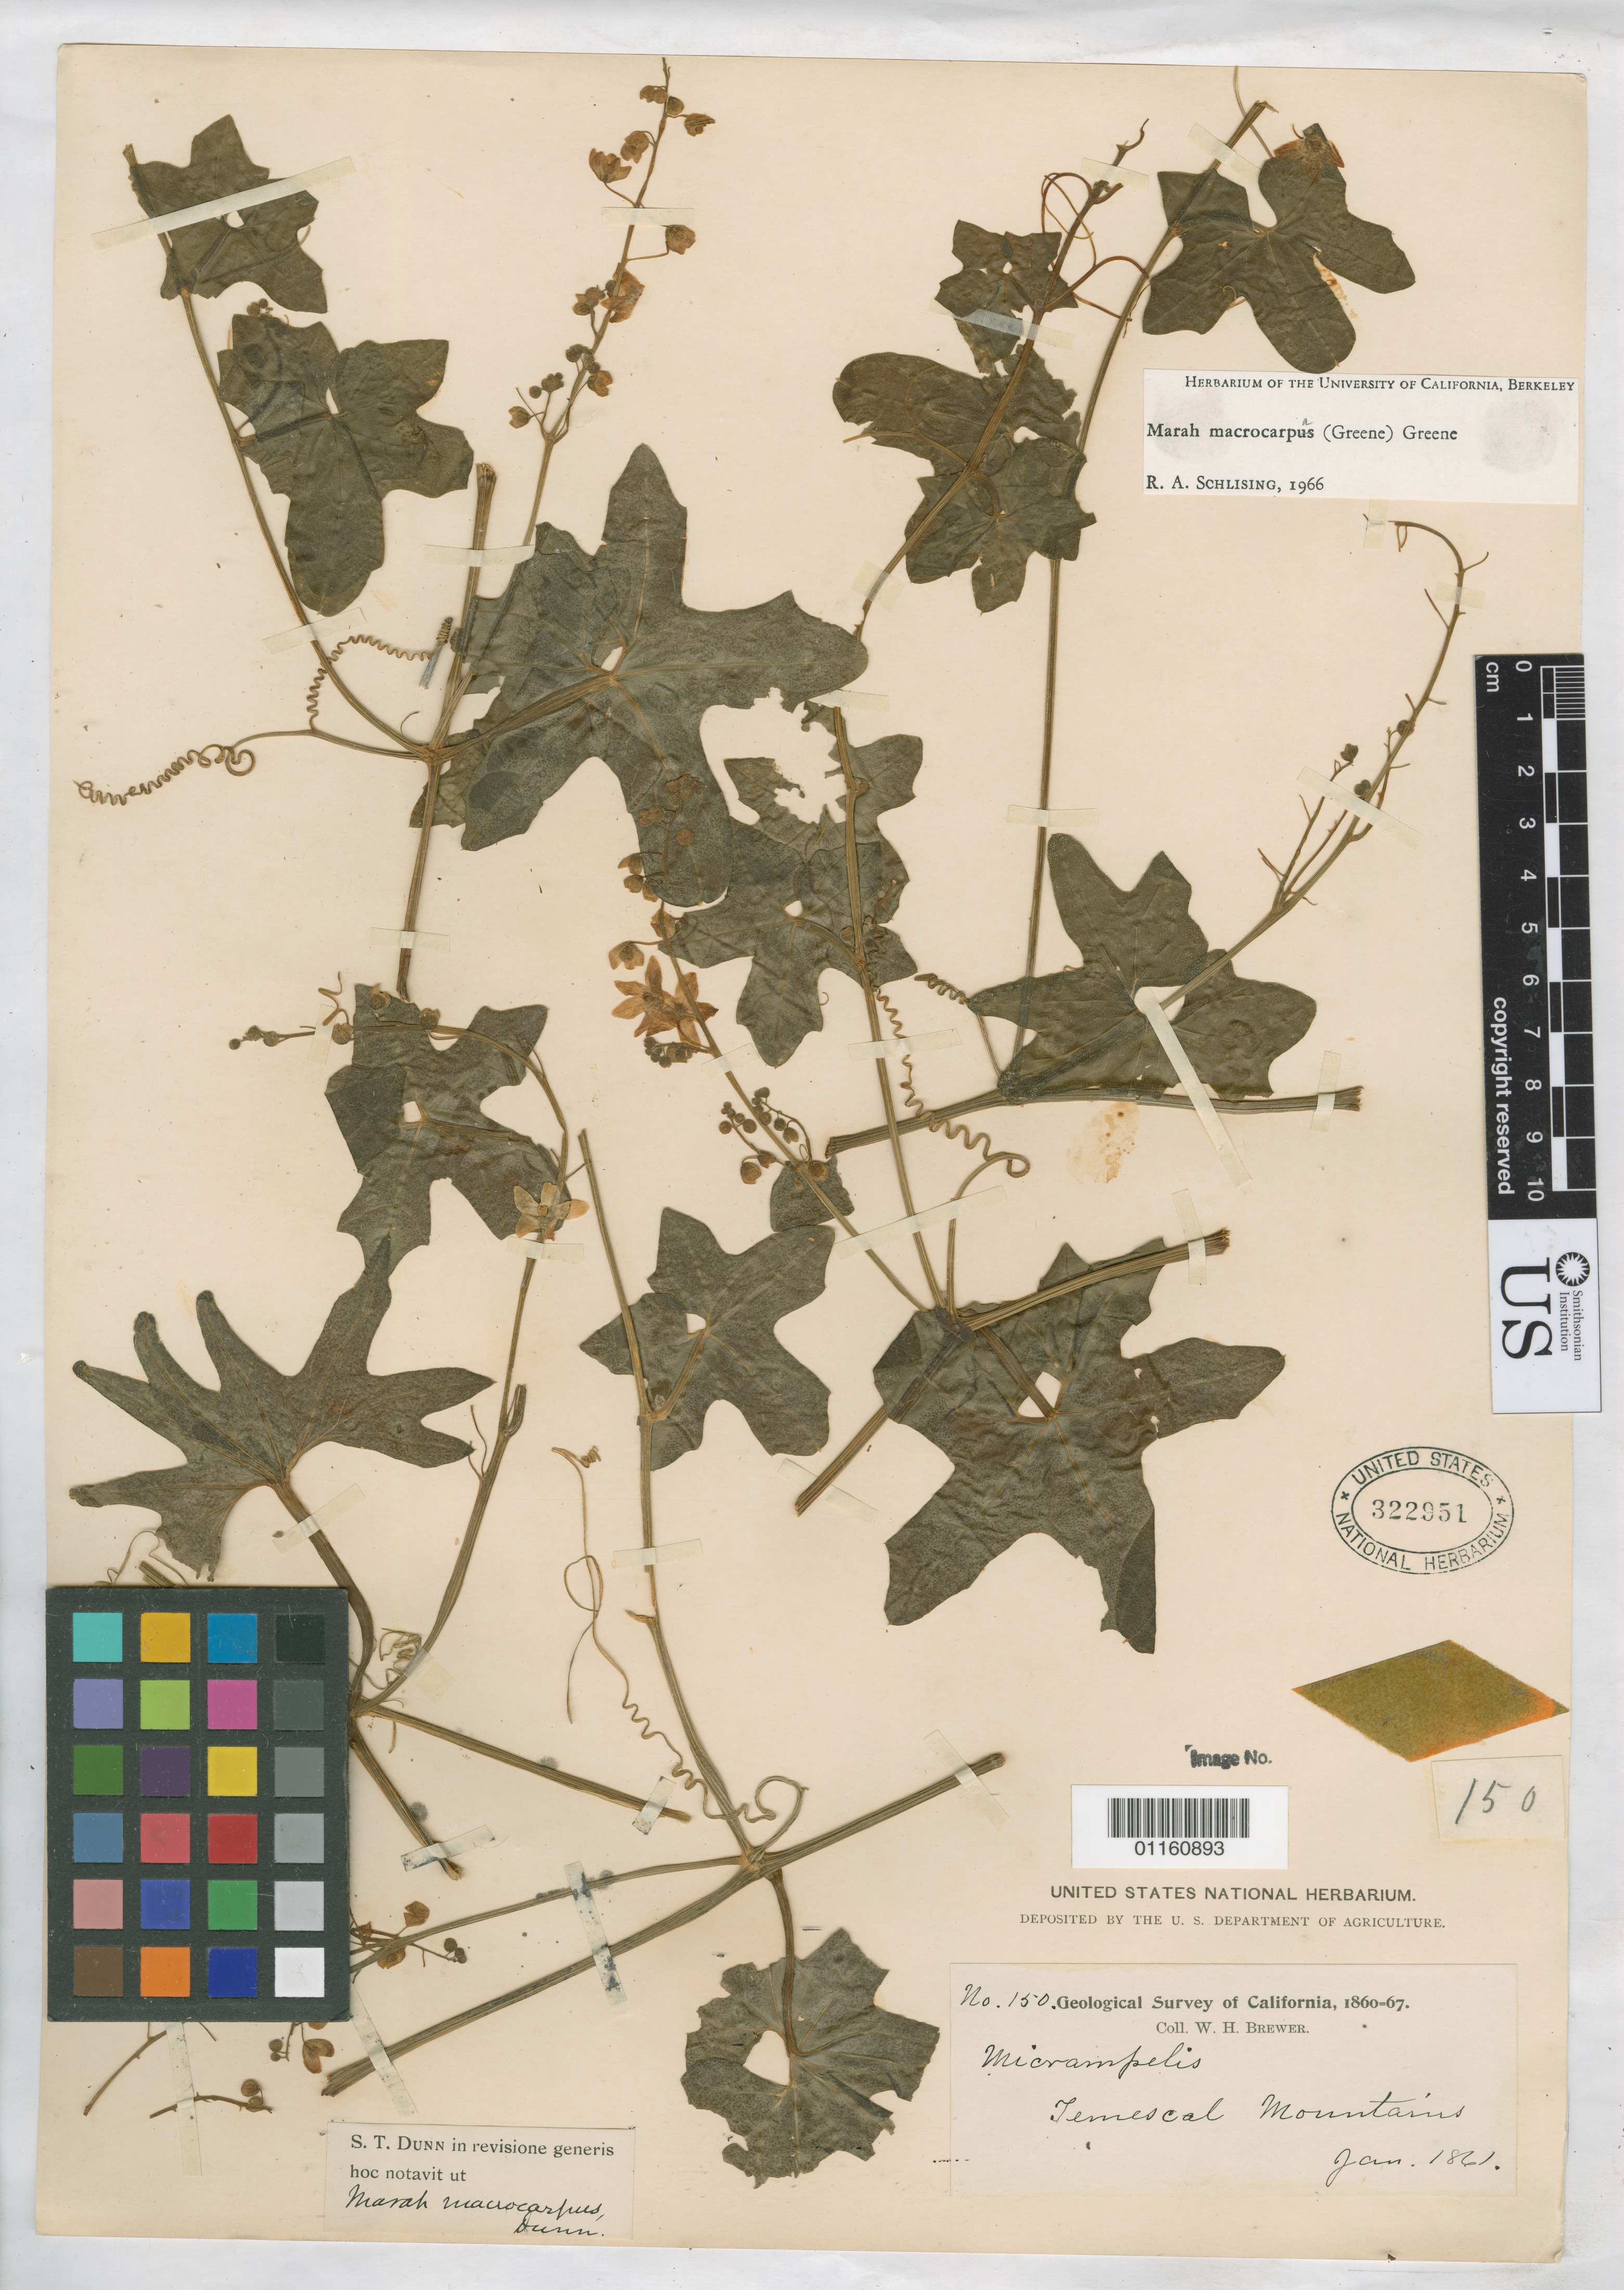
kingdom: Plantae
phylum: Tracheophyta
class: Magnoliopsida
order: Cucurbitales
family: Cucurbitaceae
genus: Marah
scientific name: Marah macrocarpa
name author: (Greene) Greene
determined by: Schlising, R. A.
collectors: W. H. Brewer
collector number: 150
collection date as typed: Jan 1861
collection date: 1861-01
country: United States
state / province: California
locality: Temescal Mountains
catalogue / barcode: US 322951